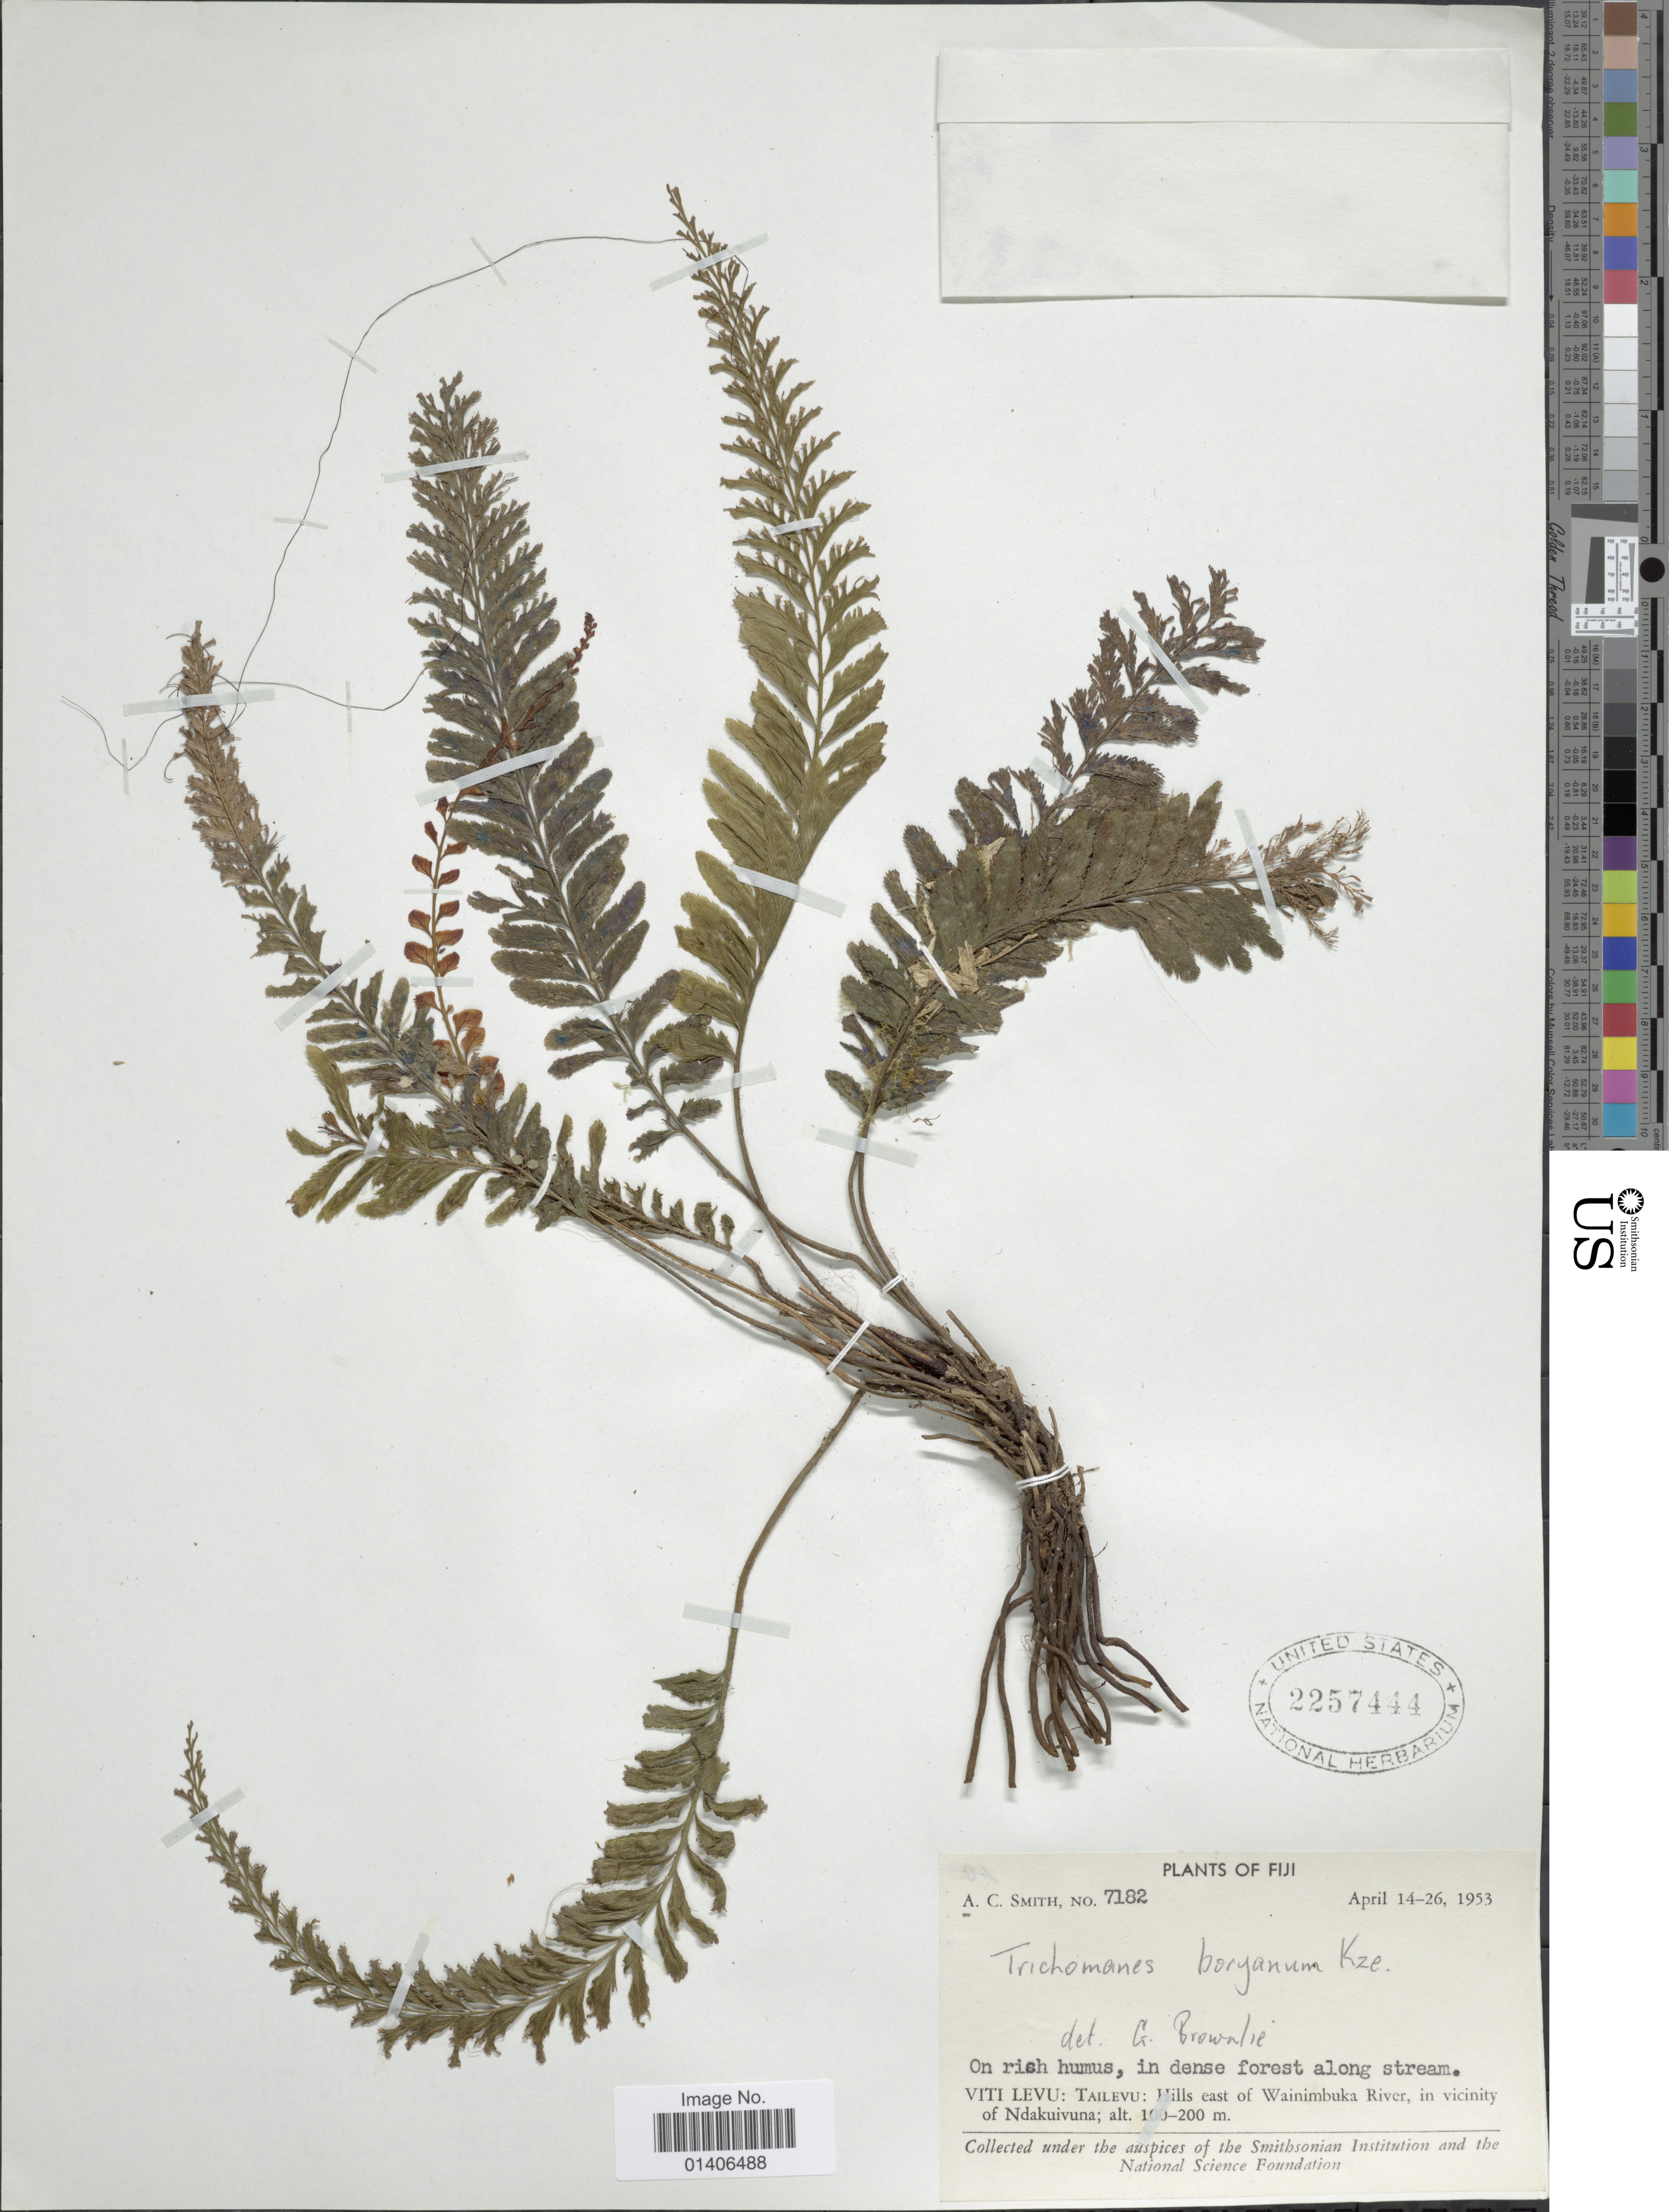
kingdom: Plantae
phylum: Tracheophyta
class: Polypodiopsida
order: Hymenophyllales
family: Hymenophyllaceae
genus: Cephalomanes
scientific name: Cephalomanes atrovirens subsp. boryanum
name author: (Kunze) K. Iwats.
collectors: A. C. Smith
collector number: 7182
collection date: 1953-04-14/1953-04-26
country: Fiji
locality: Viti Levu: Tailevu: Hills east of Wainimbuka River, in vicinity of Ndakuivuna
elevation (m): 100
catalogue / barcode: US 2257444